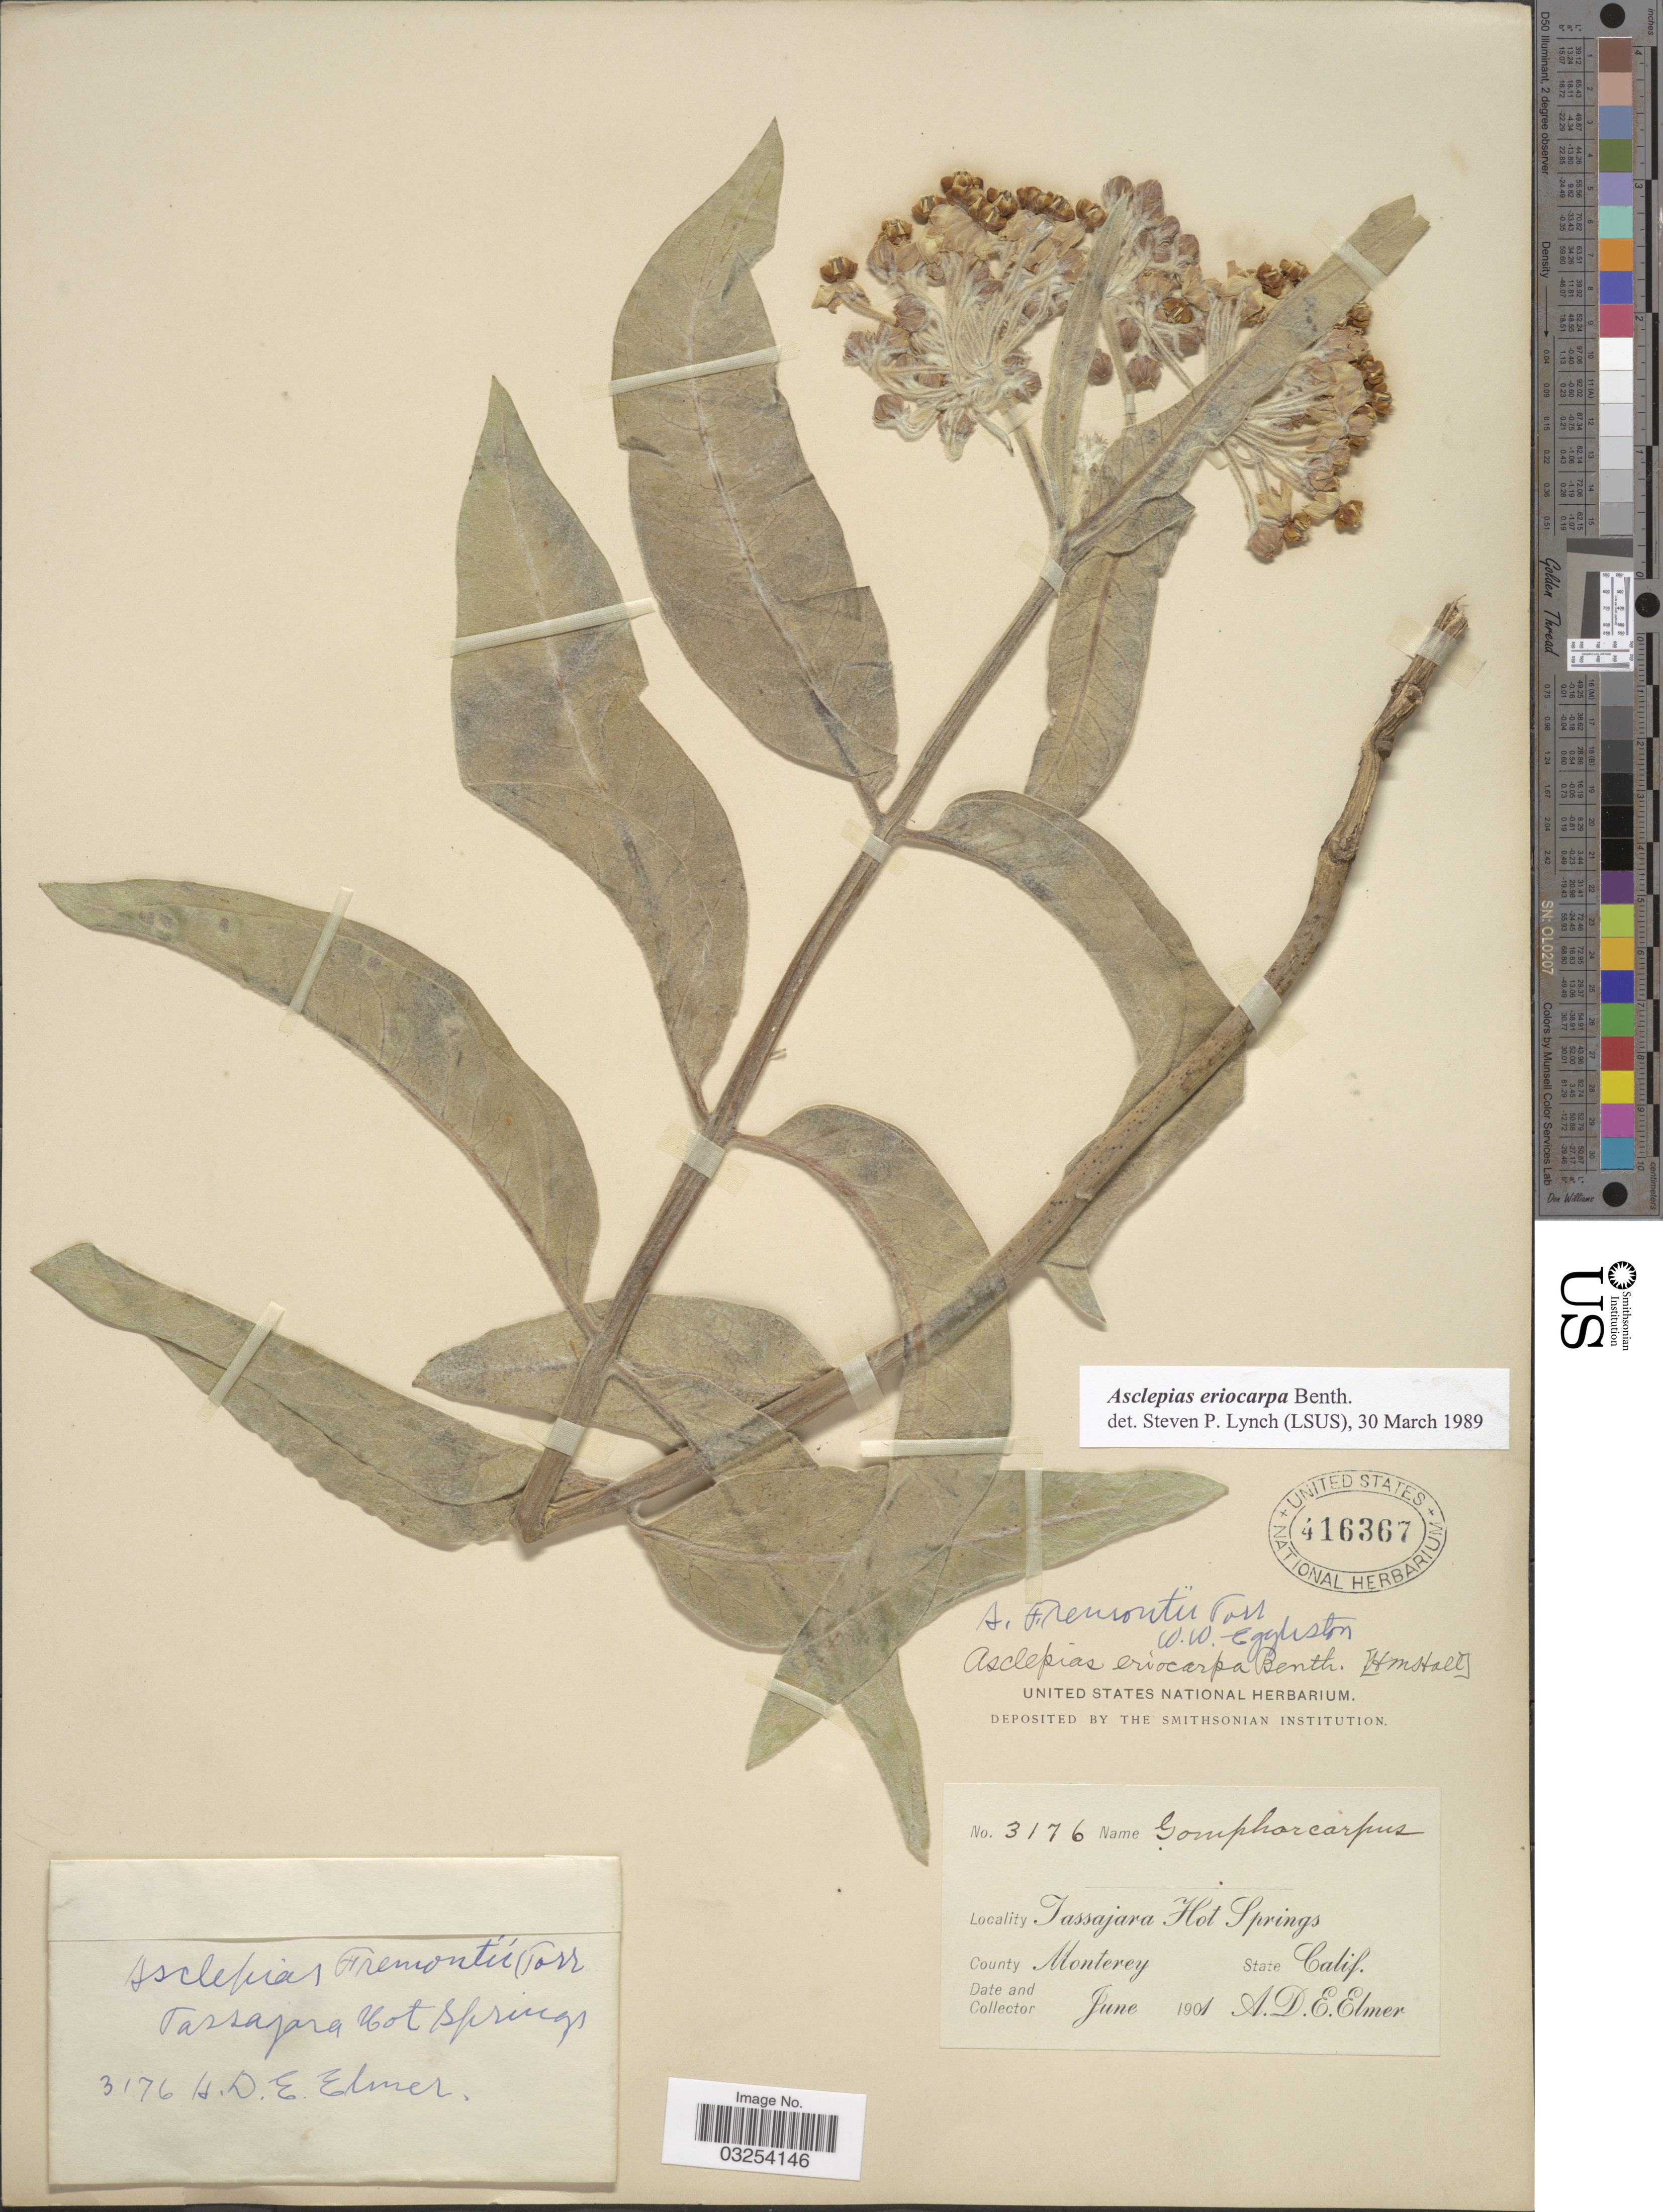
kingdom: Plantae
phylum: Tracheophyta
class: Magnoliopsida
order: Gentianales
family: Apocynaceae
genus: Asclepias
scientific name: Asclepias eriocarpa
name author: Benth.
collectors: A. D. E. Elmer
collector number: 3176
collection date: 1901-06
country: United States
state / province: California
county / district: Monterey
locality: Tassajara Hot Springs. County Monterey.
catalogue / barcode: US 416367